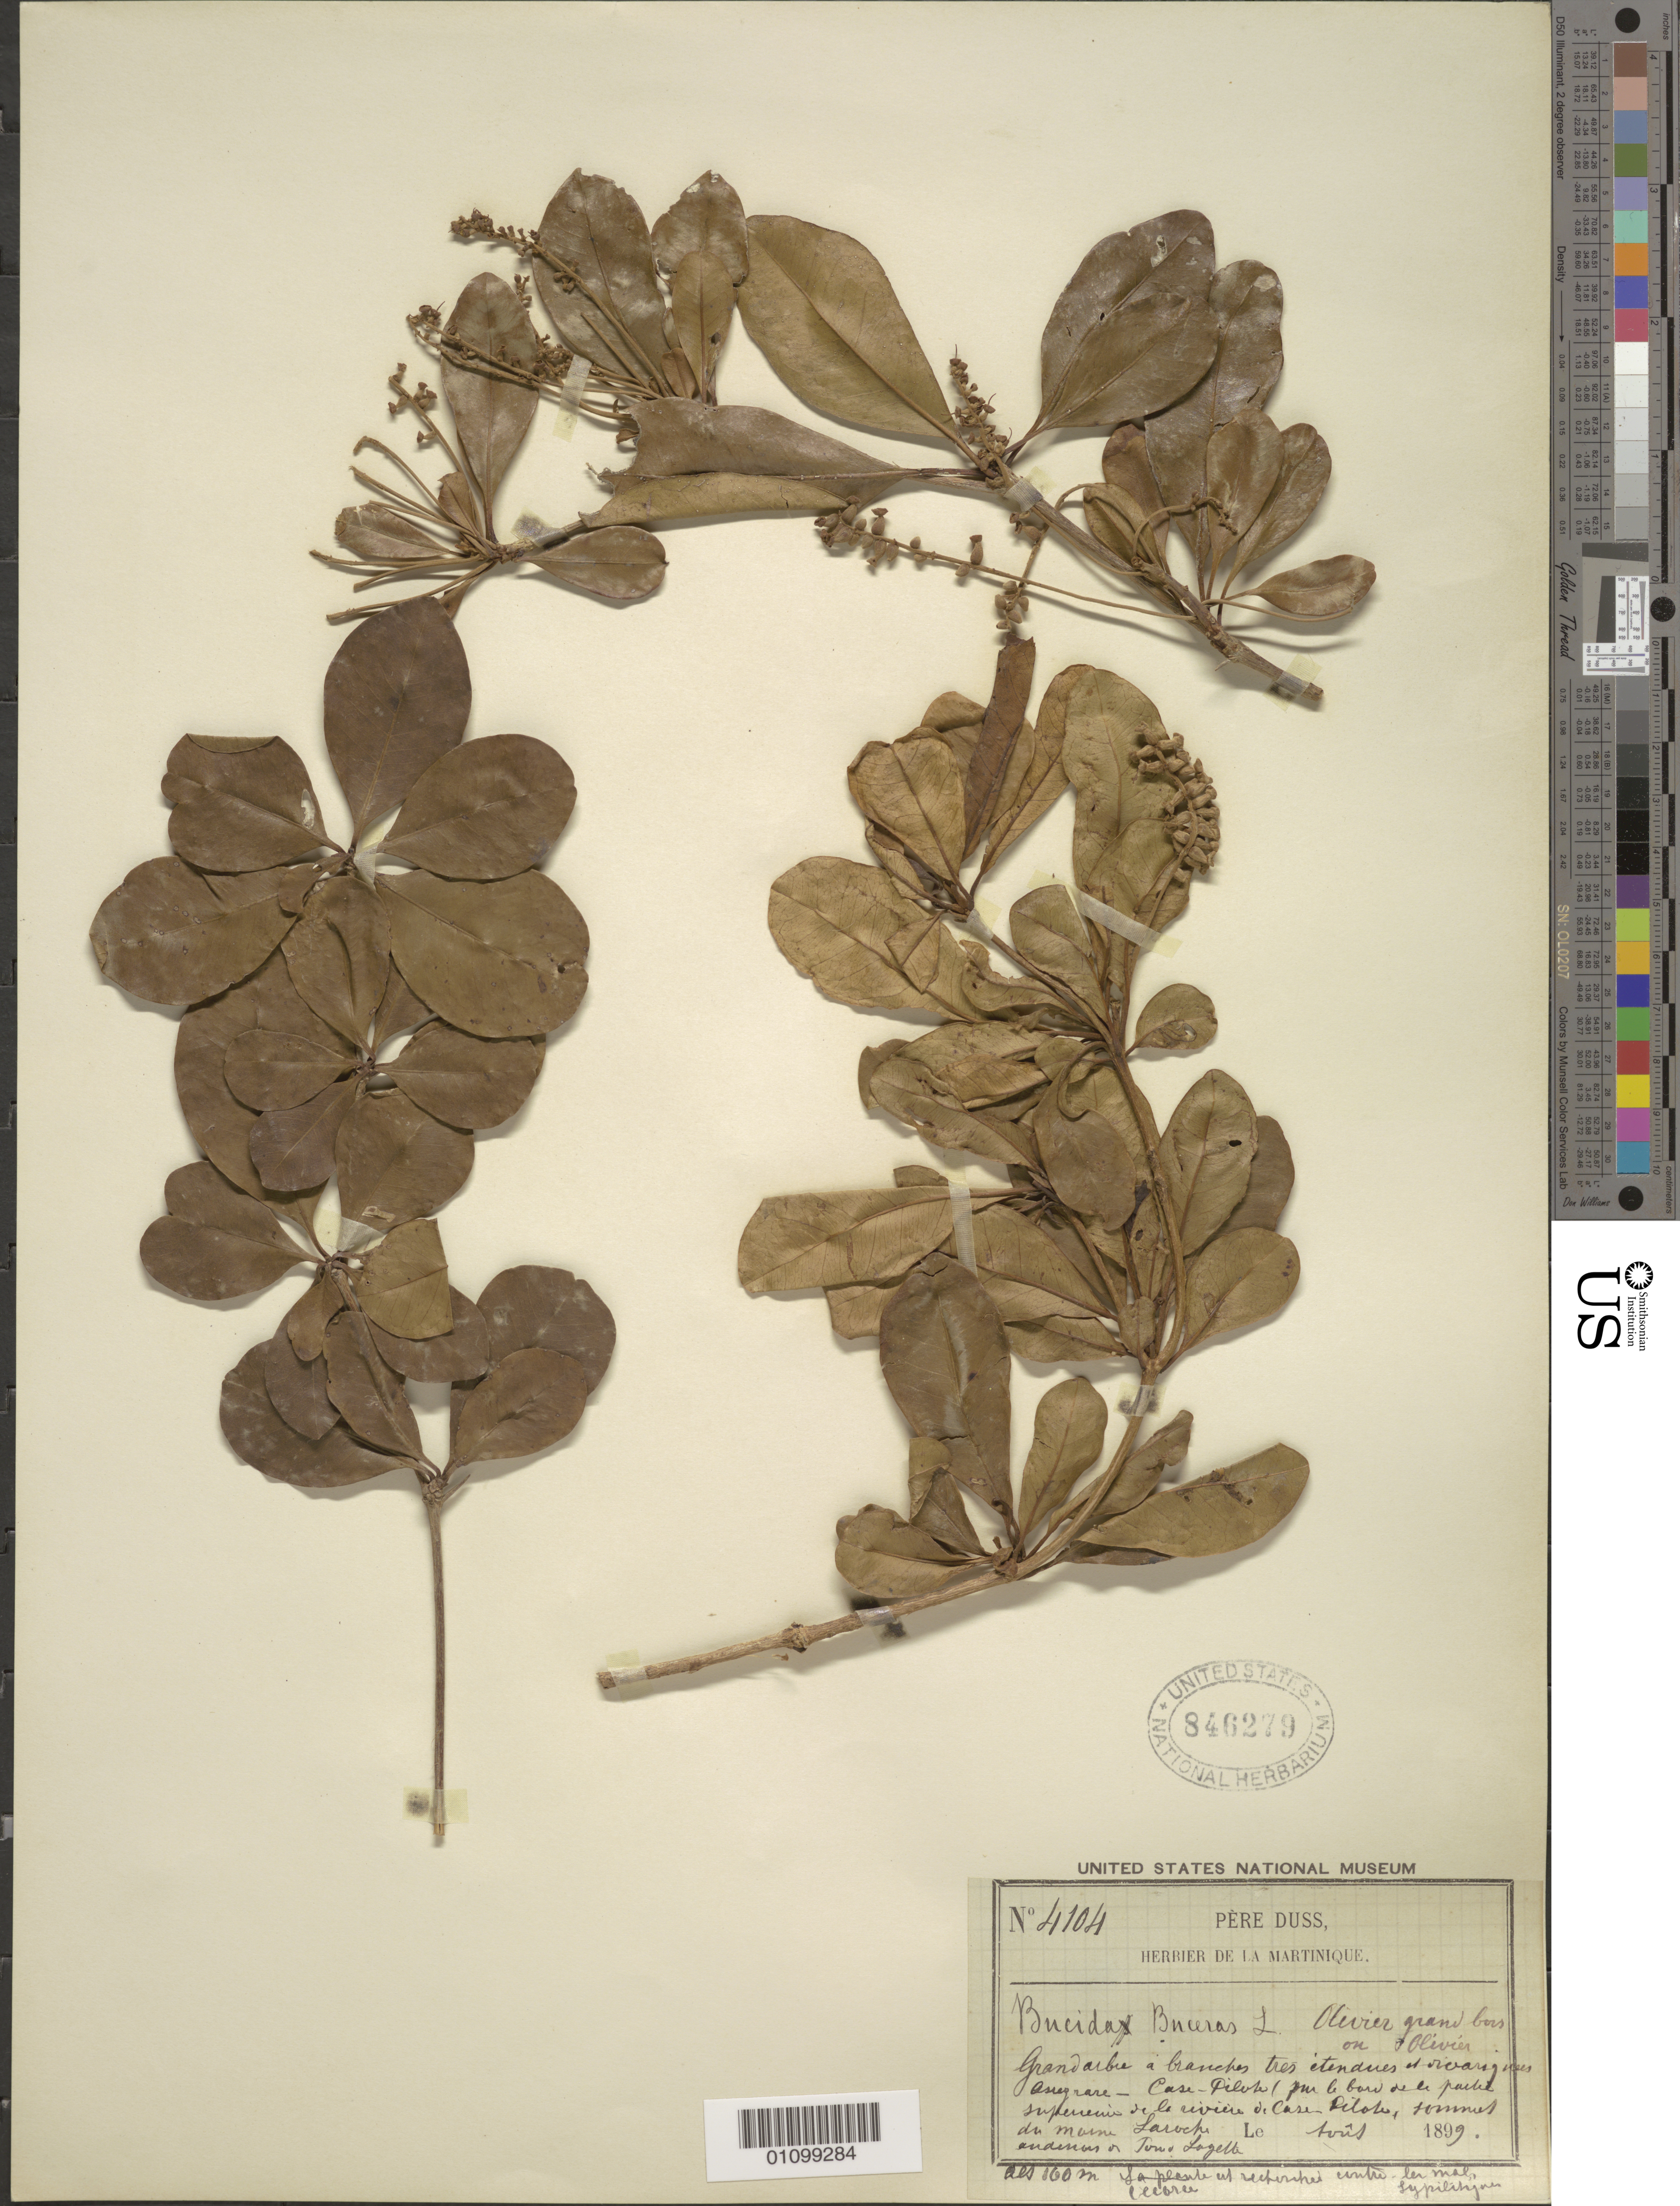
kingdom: Plantae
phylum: Tracheophyta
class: Magnoliopsida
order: Myrtales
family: Combretaceae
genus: Terminalia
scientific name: Terminalia buceras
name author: (L.) C. Wright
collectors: Père Duss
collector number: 4104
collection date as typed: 1899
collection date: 1899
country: Martinique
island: Martinique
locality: Case-Pilote, pur le barr de la parlee superrein de la riviere de Case Pilote, tomniel de maine Larocha.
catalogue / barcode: US 846279